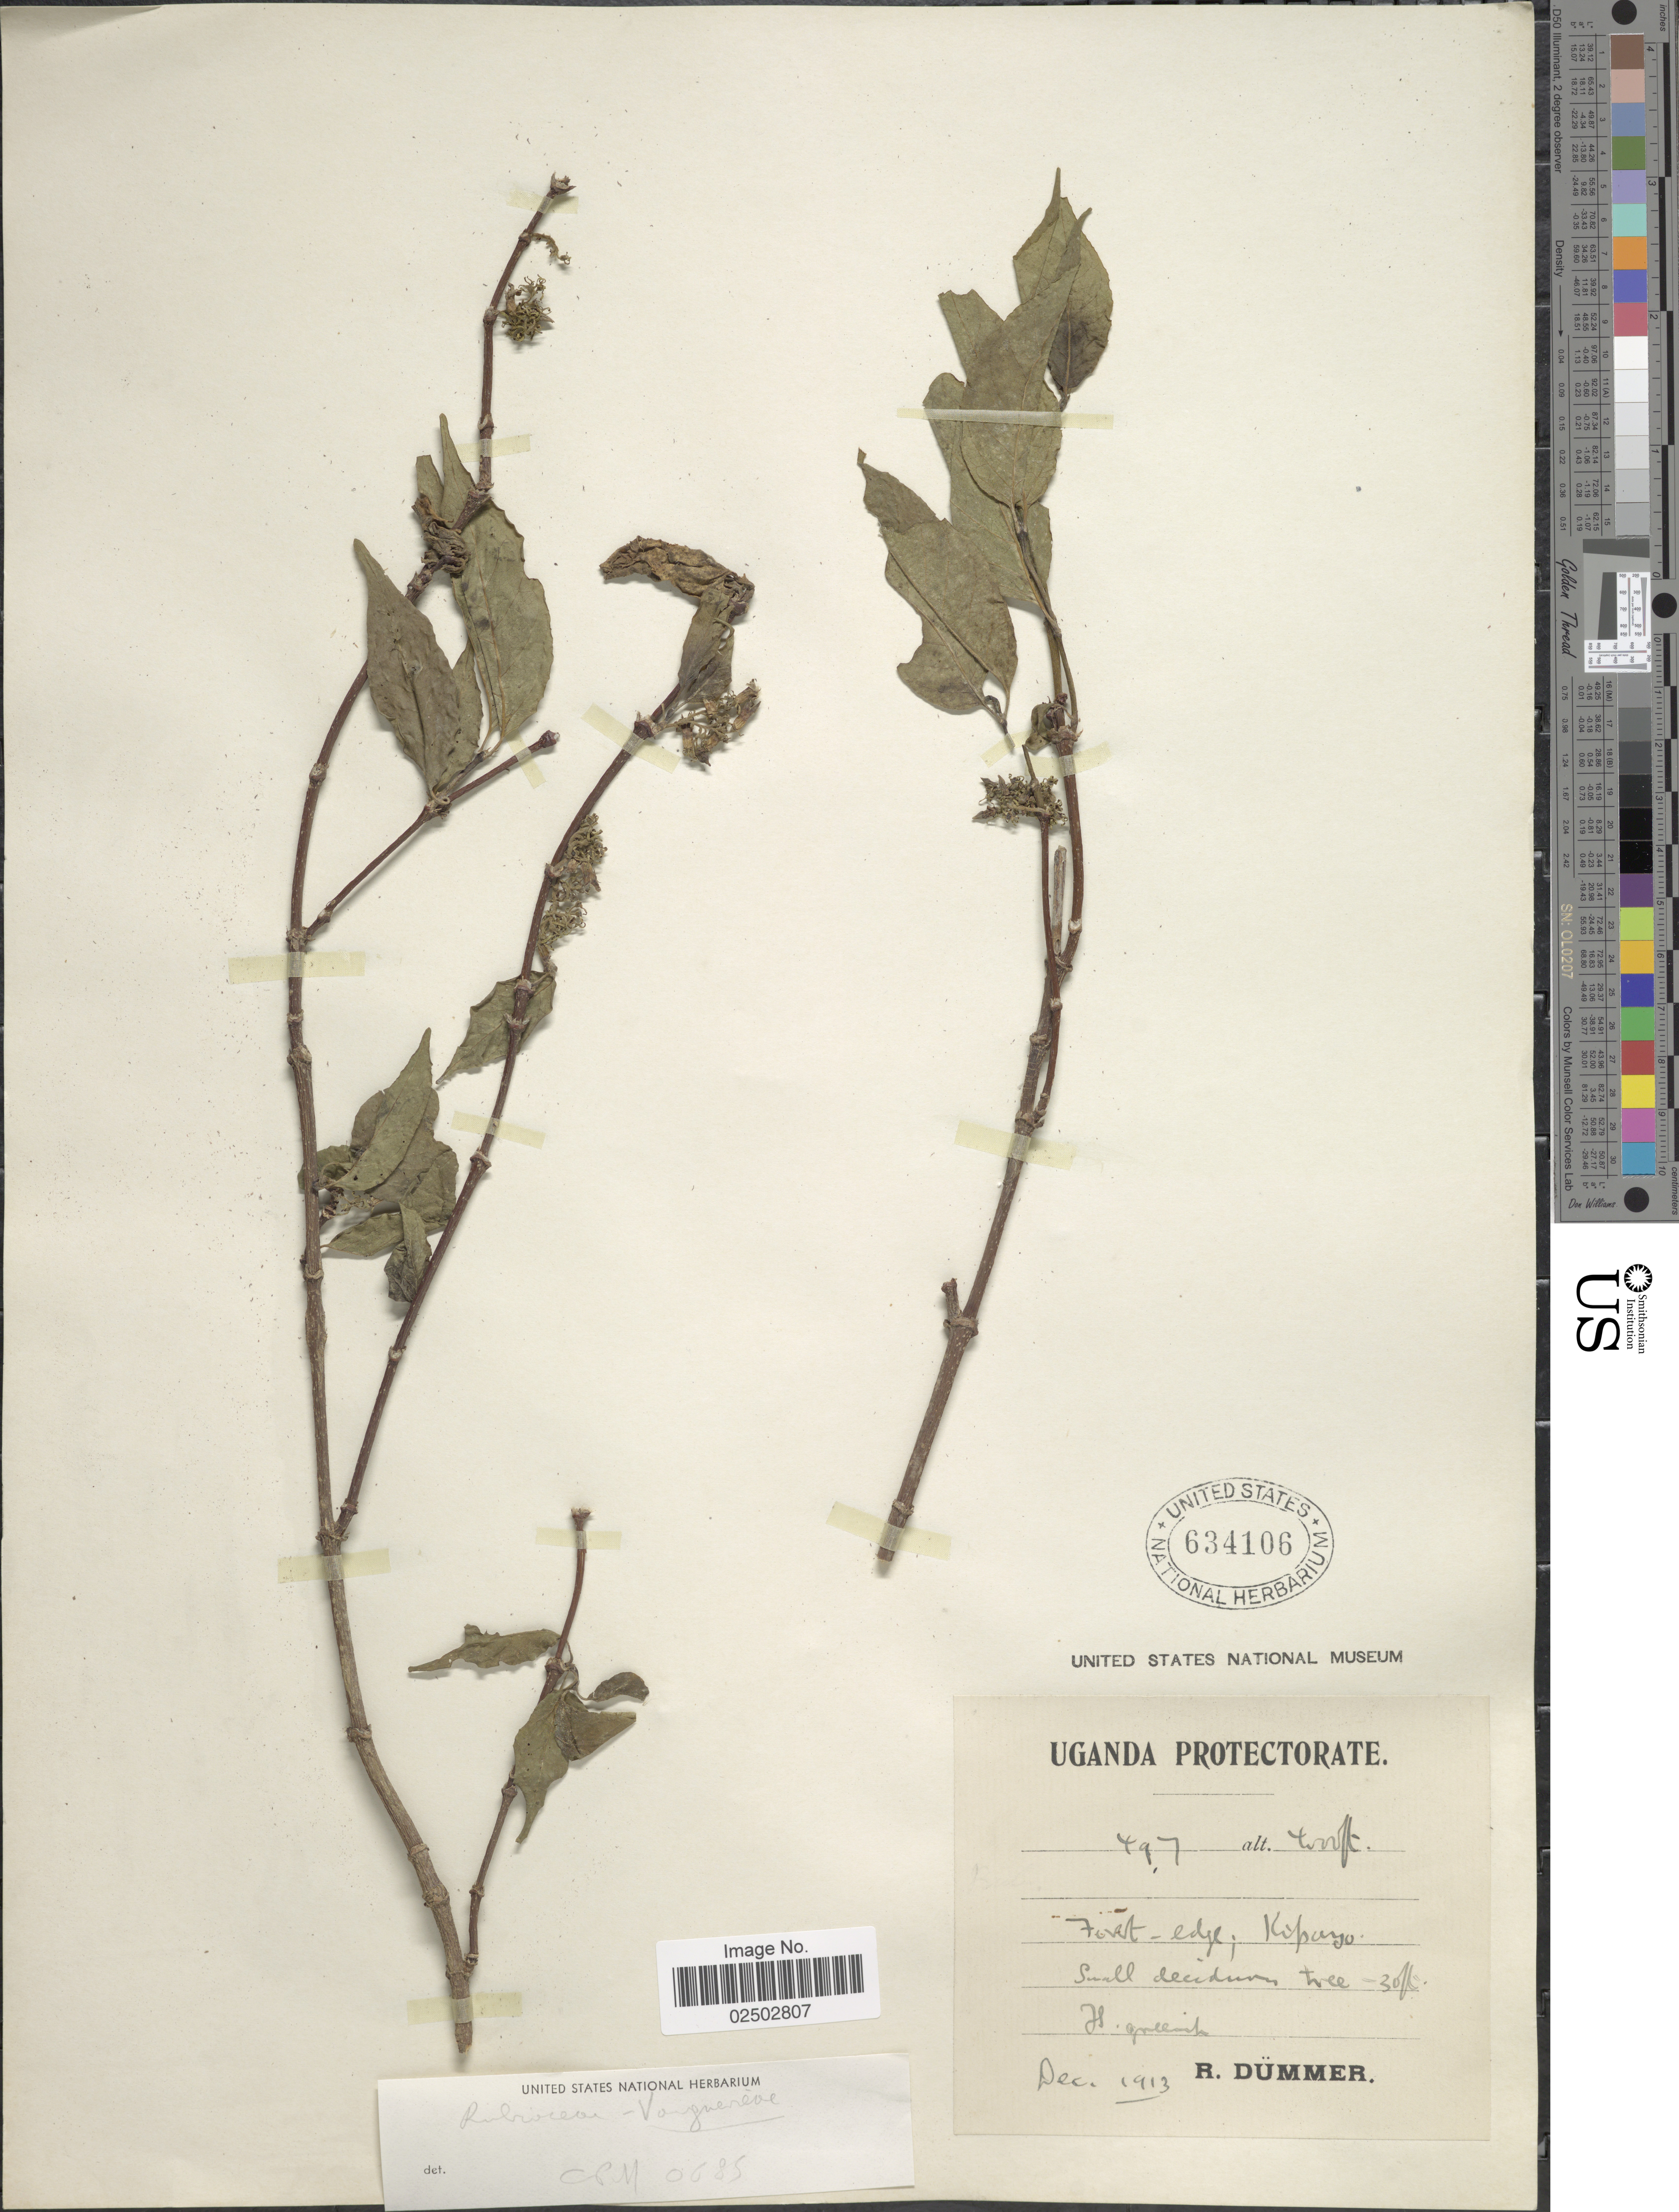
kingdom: Plantae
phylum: Tracheophyta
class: Magnoliopsida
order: Gentianales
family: Rubiaceae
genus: Vangueria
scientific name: Vangueria sp.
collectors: R. A. Dümmer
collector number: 497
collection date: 1913-12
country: Uganda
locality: Forest edge, Kipayo, Uganda Protectorate.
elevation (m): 1219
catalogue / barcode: US 634106